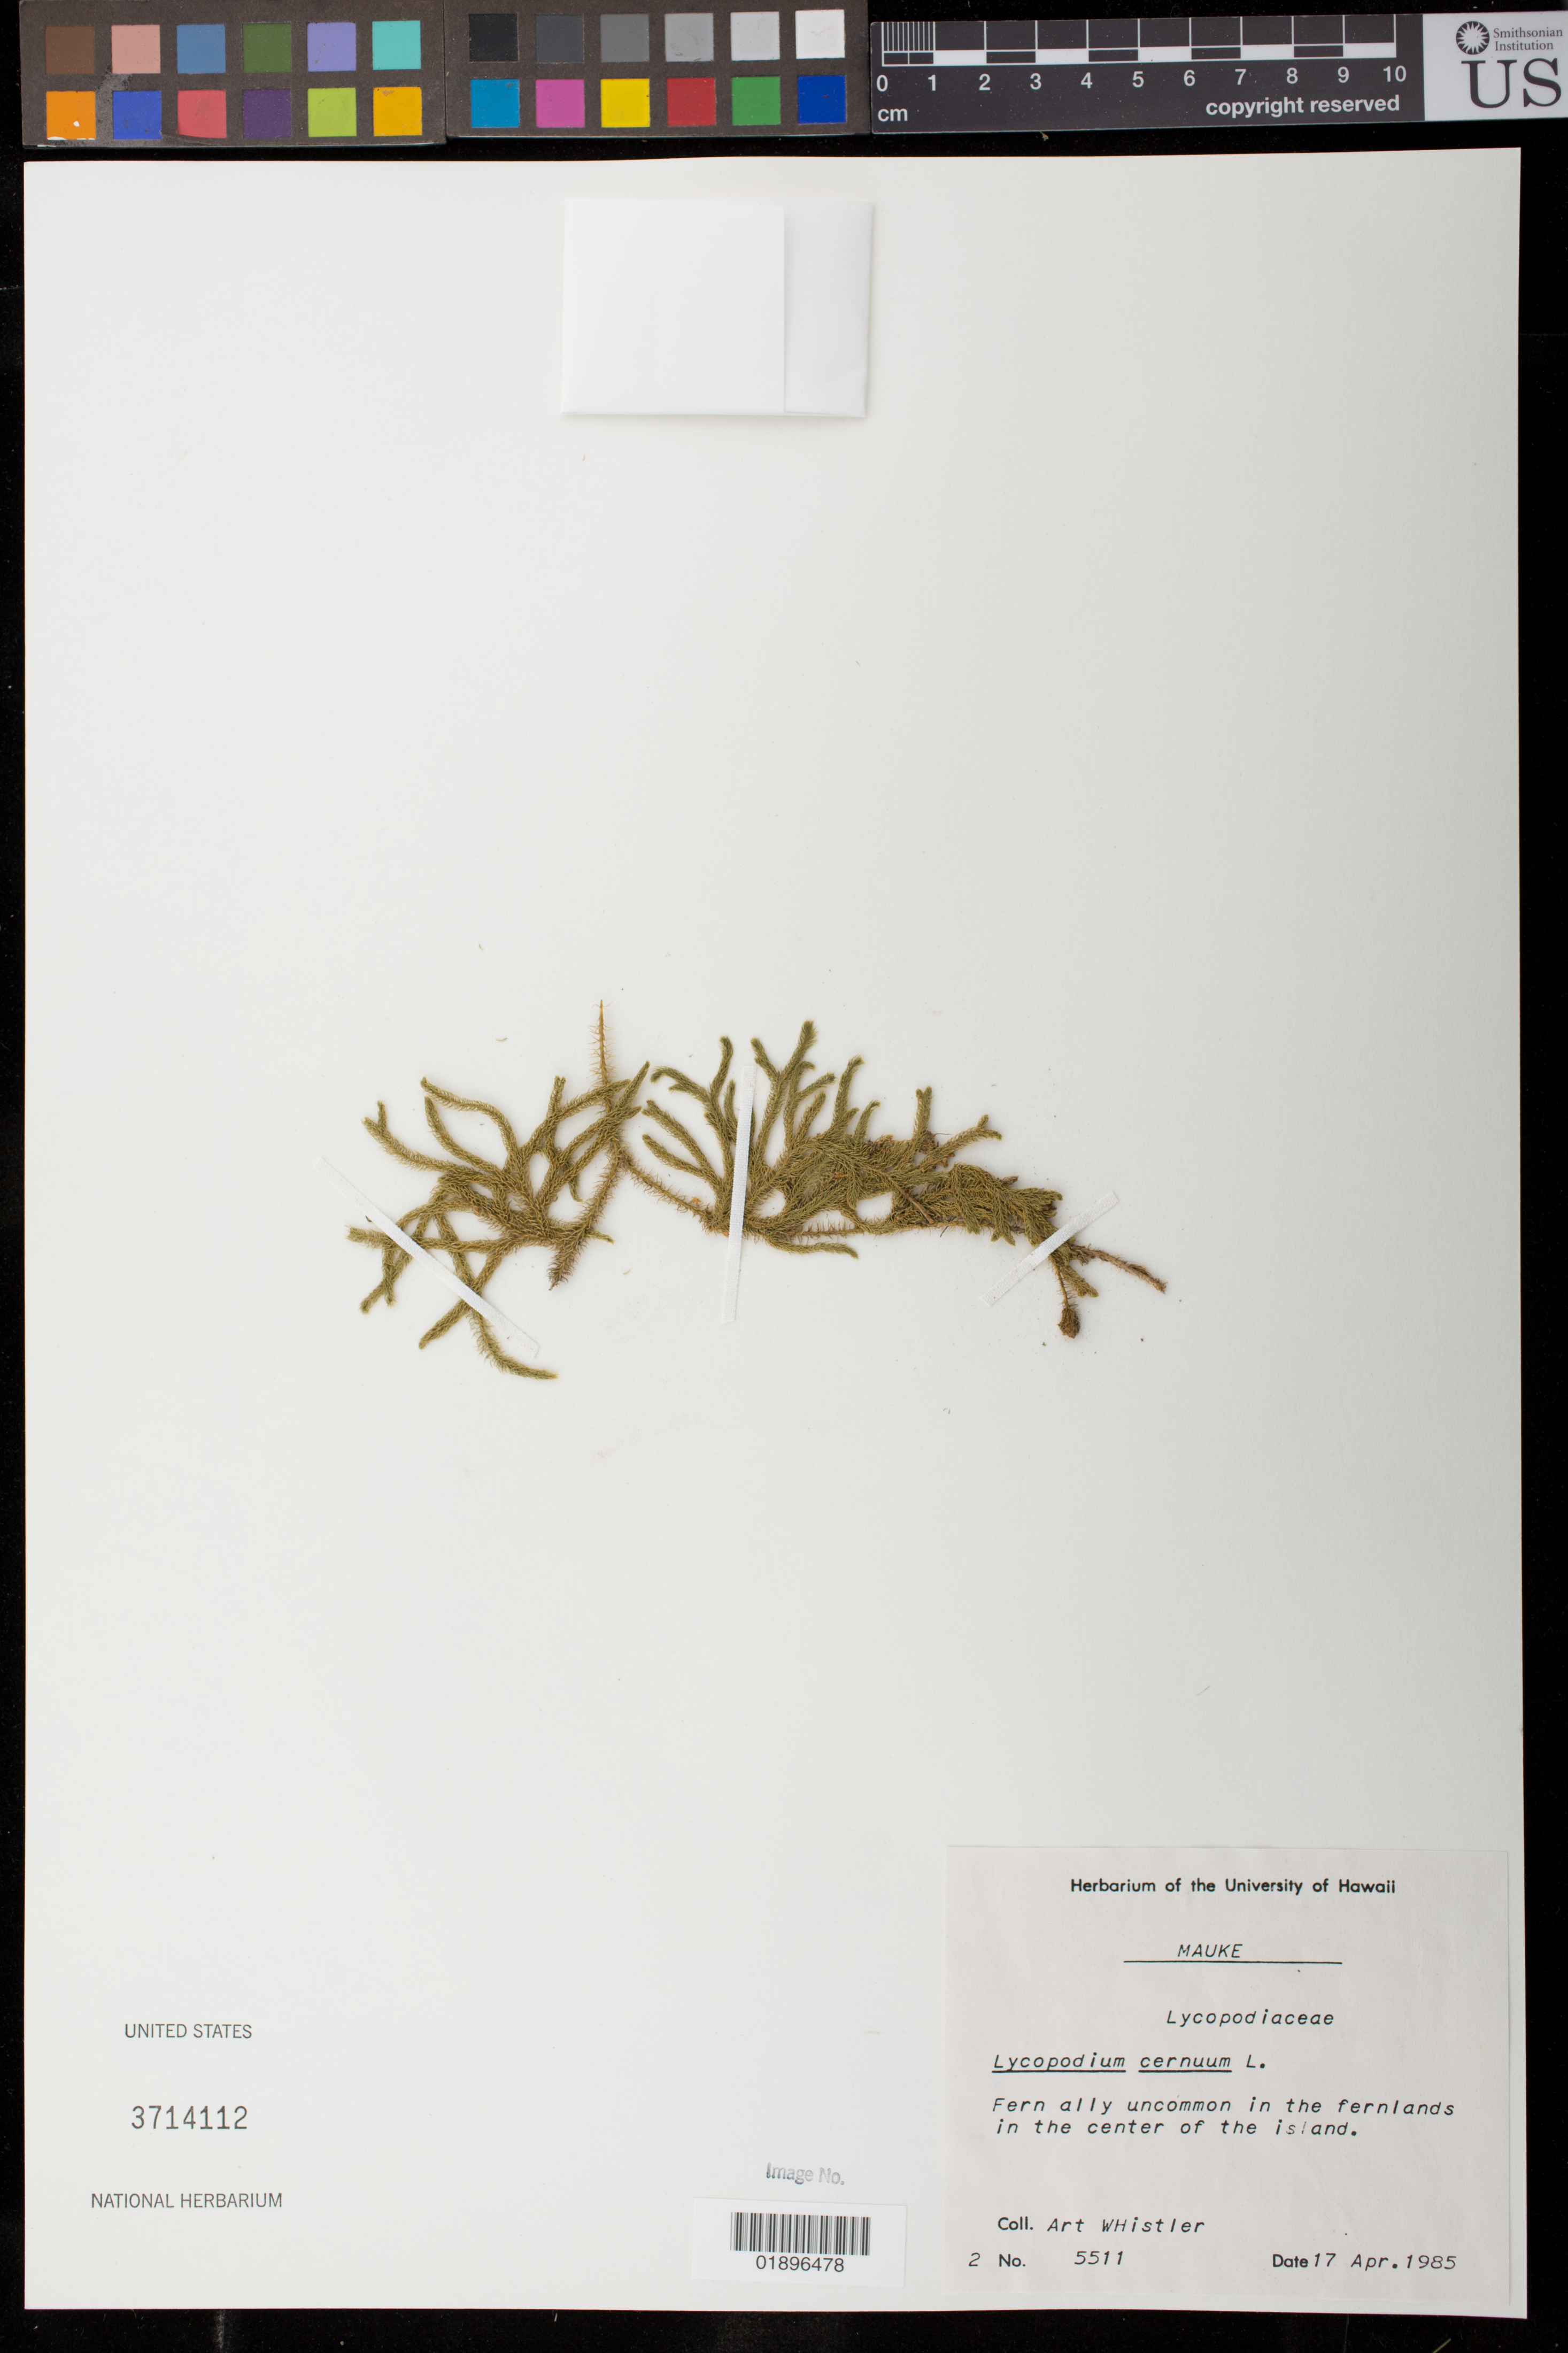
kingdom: Plantae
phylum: Tracheophyta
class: Lycopodiopsida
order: Lycopodiales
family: Lycopodiaceae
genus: Palhinhaea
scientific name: Palhinhaea cernua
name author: (L.) Vasc. & Franco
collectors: A. Whistler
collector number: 5511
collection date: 1985-04-17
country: Cook Islands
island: Mauke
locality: In the fernlands in the center of the island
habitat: Fernlands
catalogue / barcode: US 3714112